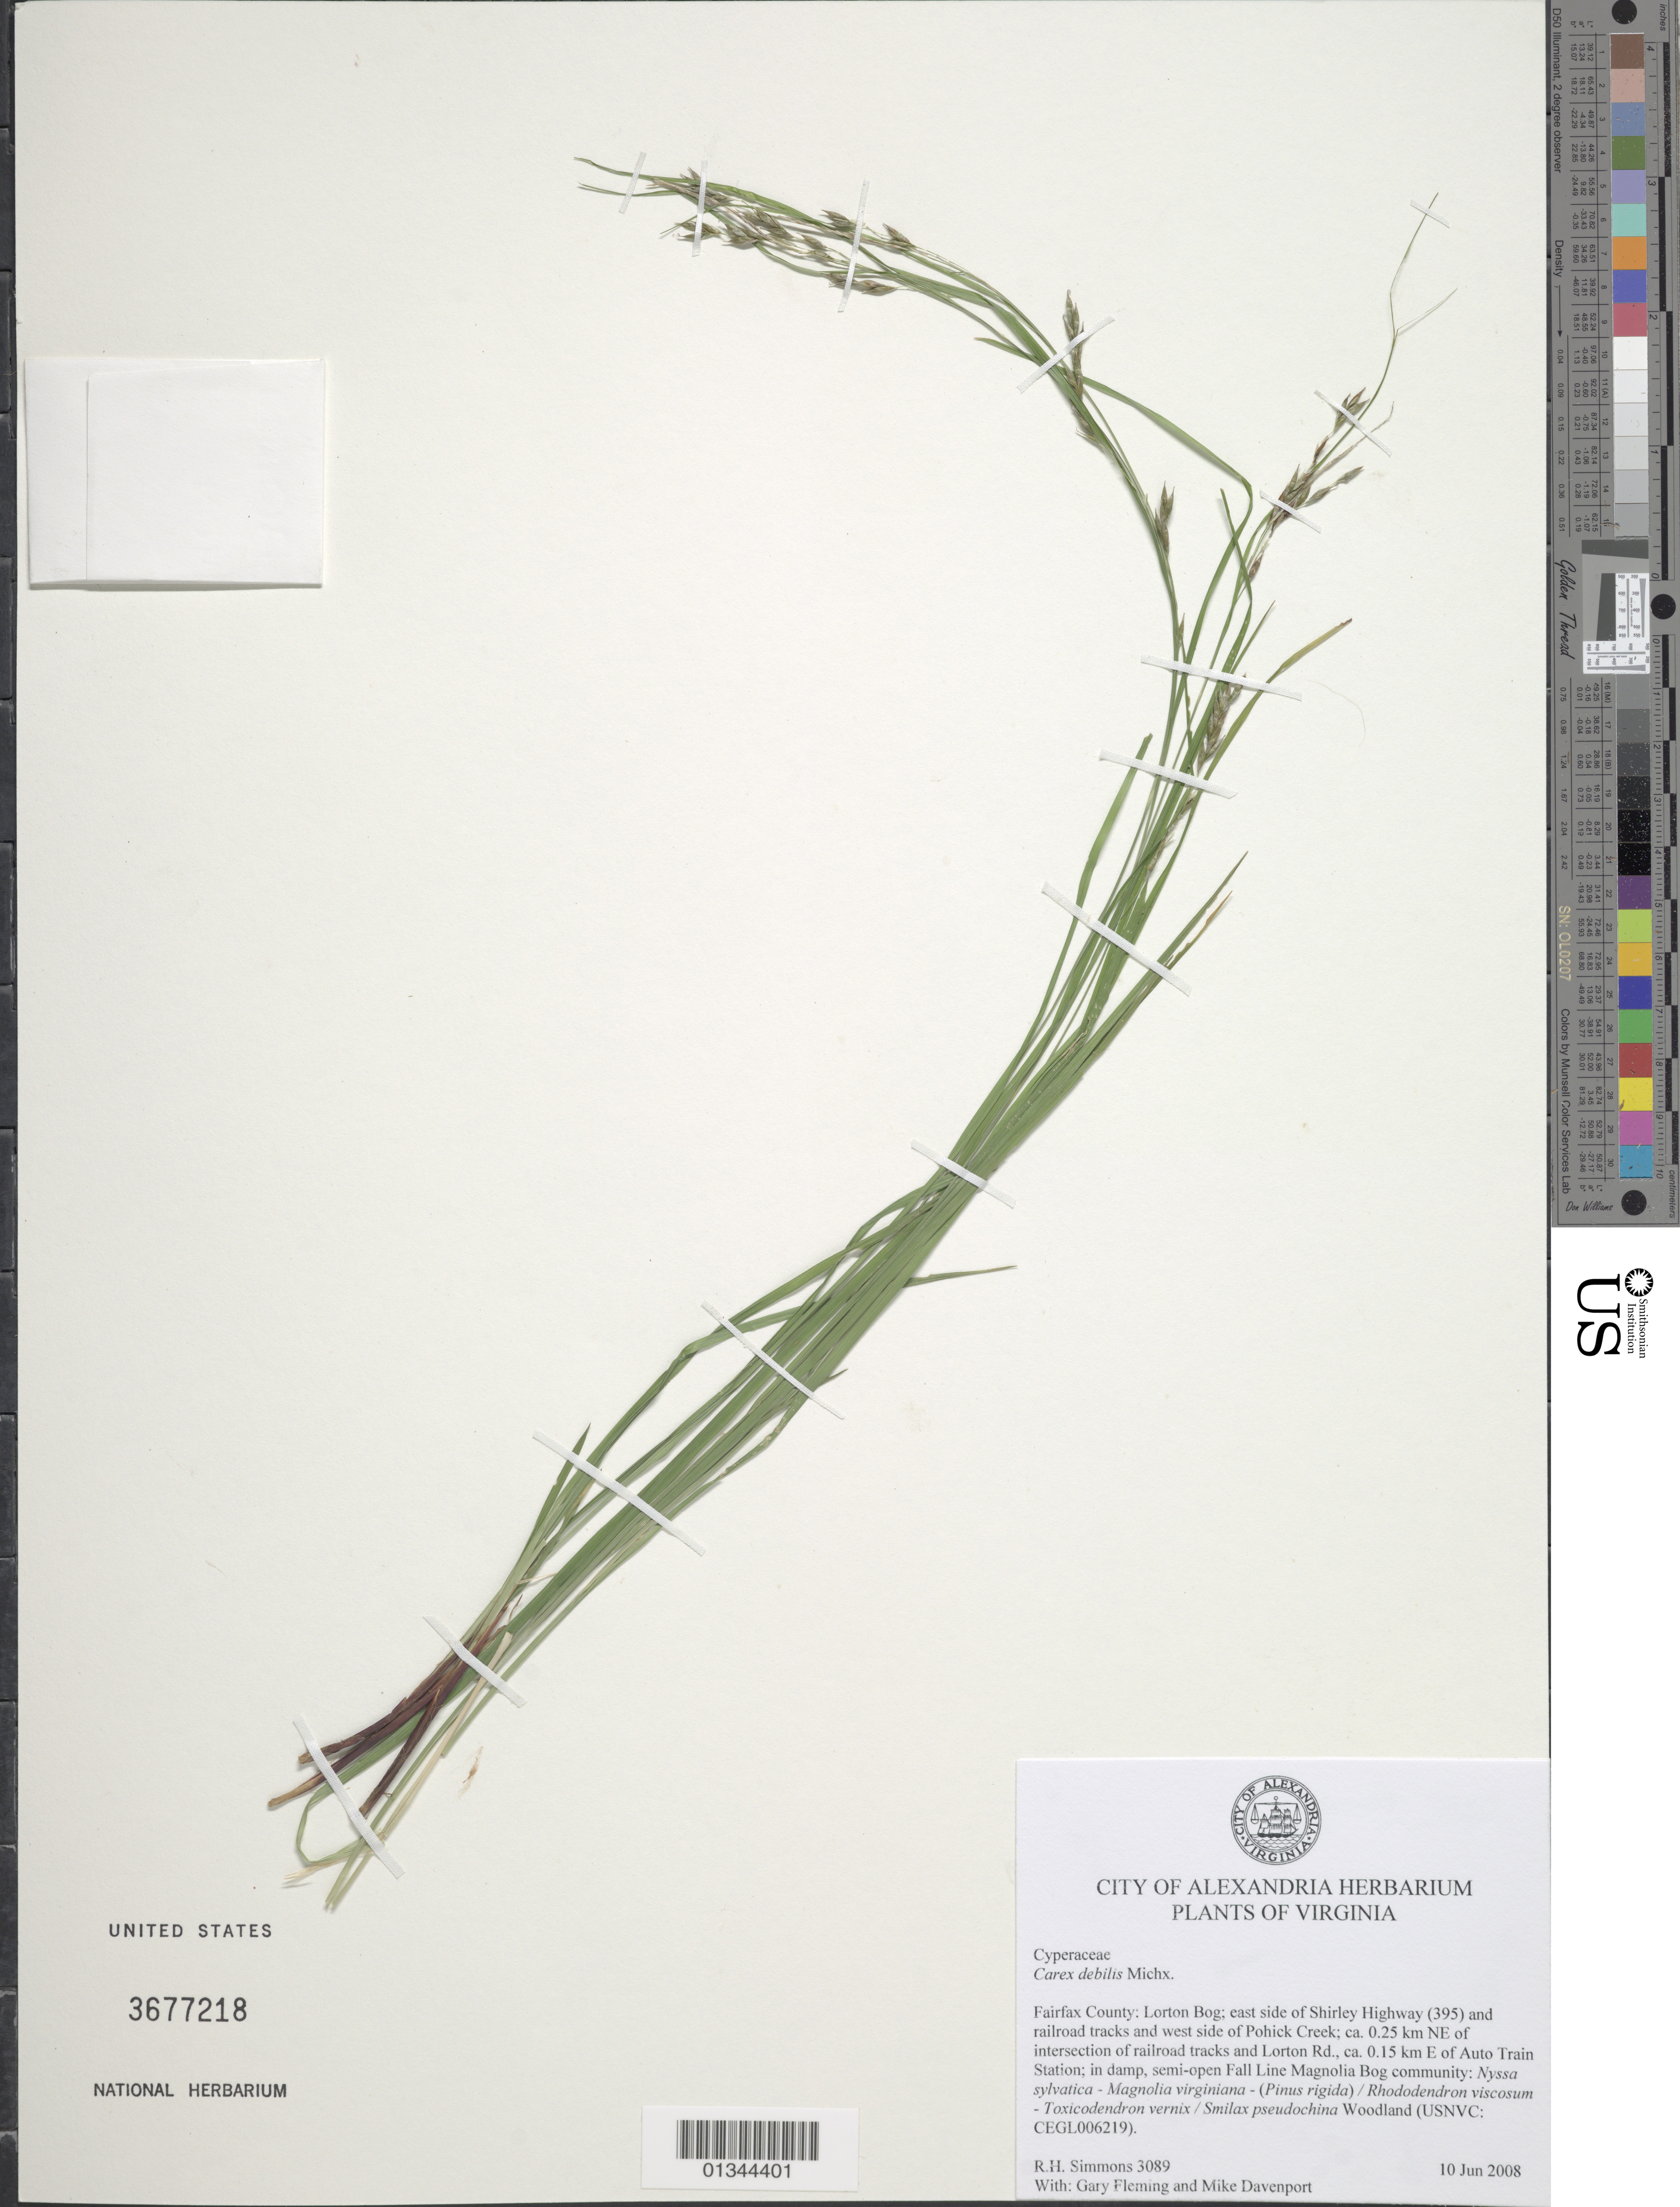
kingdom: Plantae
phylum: Tracheophyta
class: Liliopsida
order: Poales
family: Cyperaceae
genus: Carex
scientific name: Carex debilis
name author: Michx.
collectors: R. H. Simmons, G. Fleming & M. Davenport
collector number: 3089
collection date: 2008-06-10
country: United States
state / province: Virginia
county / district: Fairfax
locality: Lorton Bog; east side of Shirley Highway (395) and railroad tracks and west side of Pohick Creek; ca. 0.25 km NE of intersection of railroad tracks and Lorton Rd., ca. 0.15 km E of Auto Train Station.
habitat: Woodland.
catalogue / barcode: US 3677218